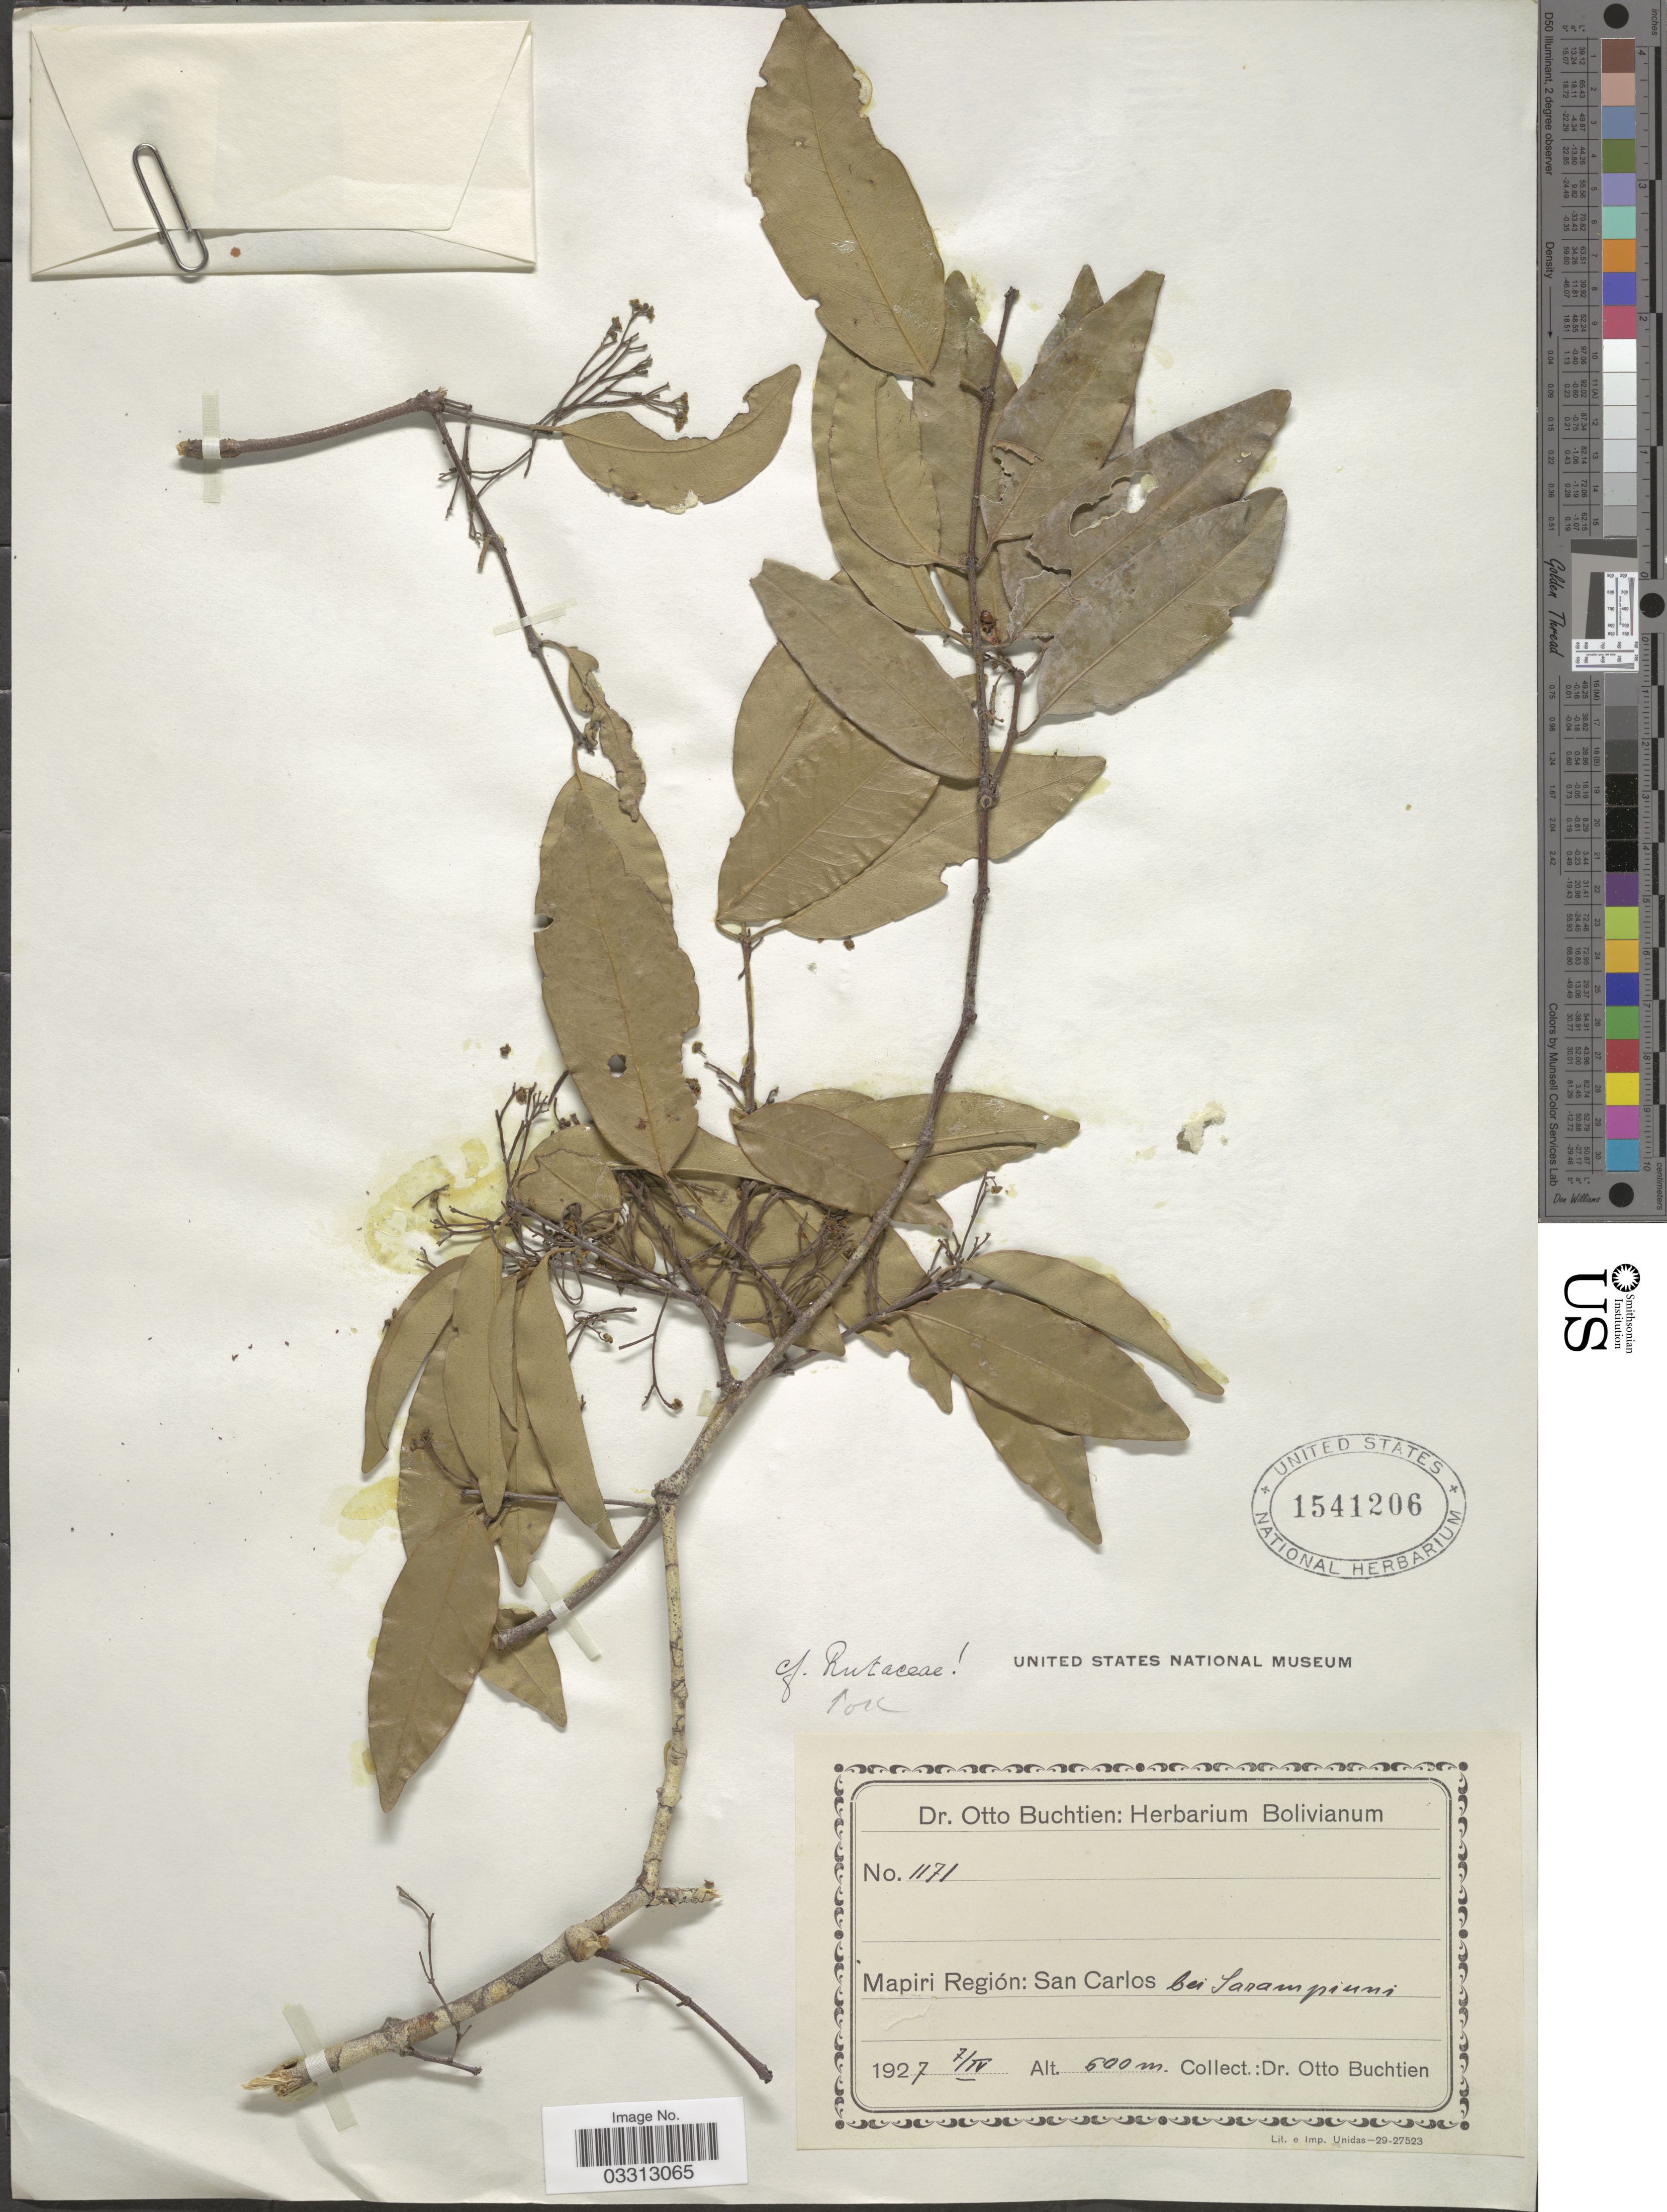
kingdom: Plantae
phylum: Tracheophyta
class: Magnoliopsida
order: Celastrales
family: Celastraceae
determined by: Londoño-Echeverri, Y.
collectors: O. Buchtien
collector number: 1171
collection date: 1927-04-07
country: Bolivia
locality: Mapiri Región: San Carlos bei Sarampiuni.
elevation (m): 600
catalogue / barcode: US 1541206